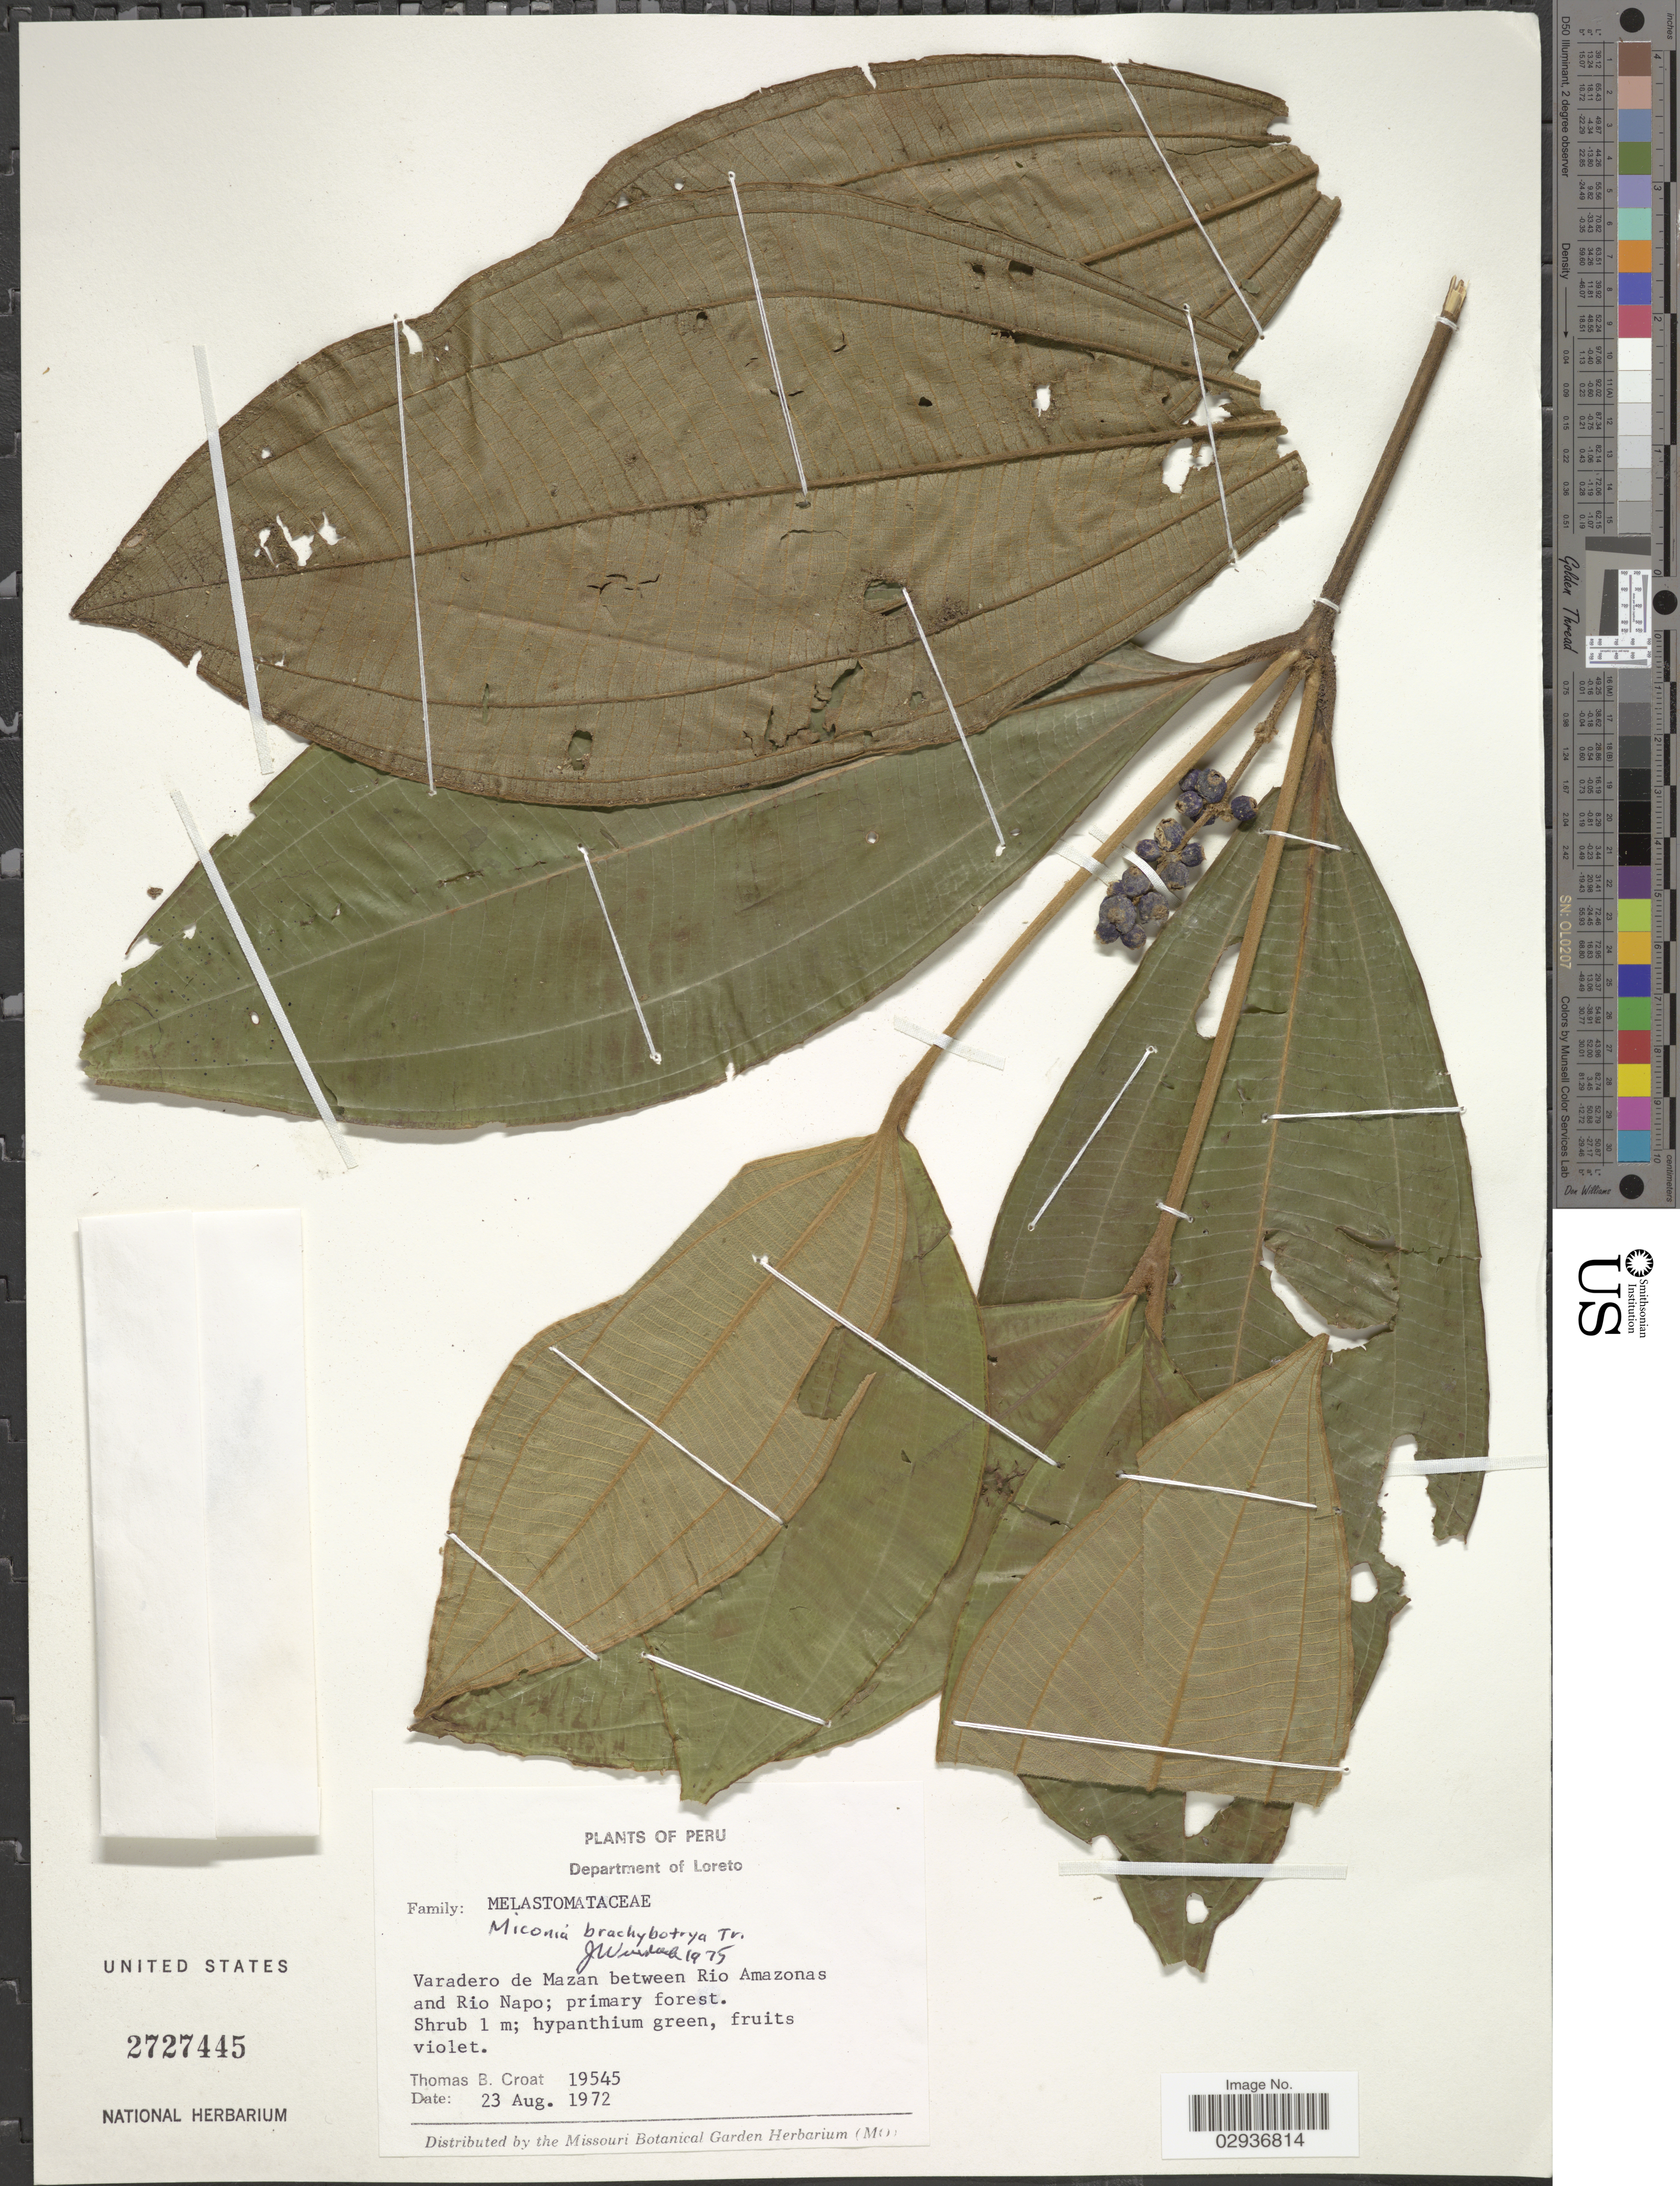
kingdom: Plantae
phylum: Tracheophyta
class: Magnoliopsida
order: Myrtales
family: Melastomataceae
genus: Miconia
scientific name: Miconia brachybotrya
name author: Triana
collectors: T. B. Croat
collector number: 19545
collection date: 1972-09-23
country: Peru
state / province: Loreto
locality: Department of Loreto. Veradera de Mazan between Rio Amazonas and Rio Napo.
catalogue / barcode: US 2727445